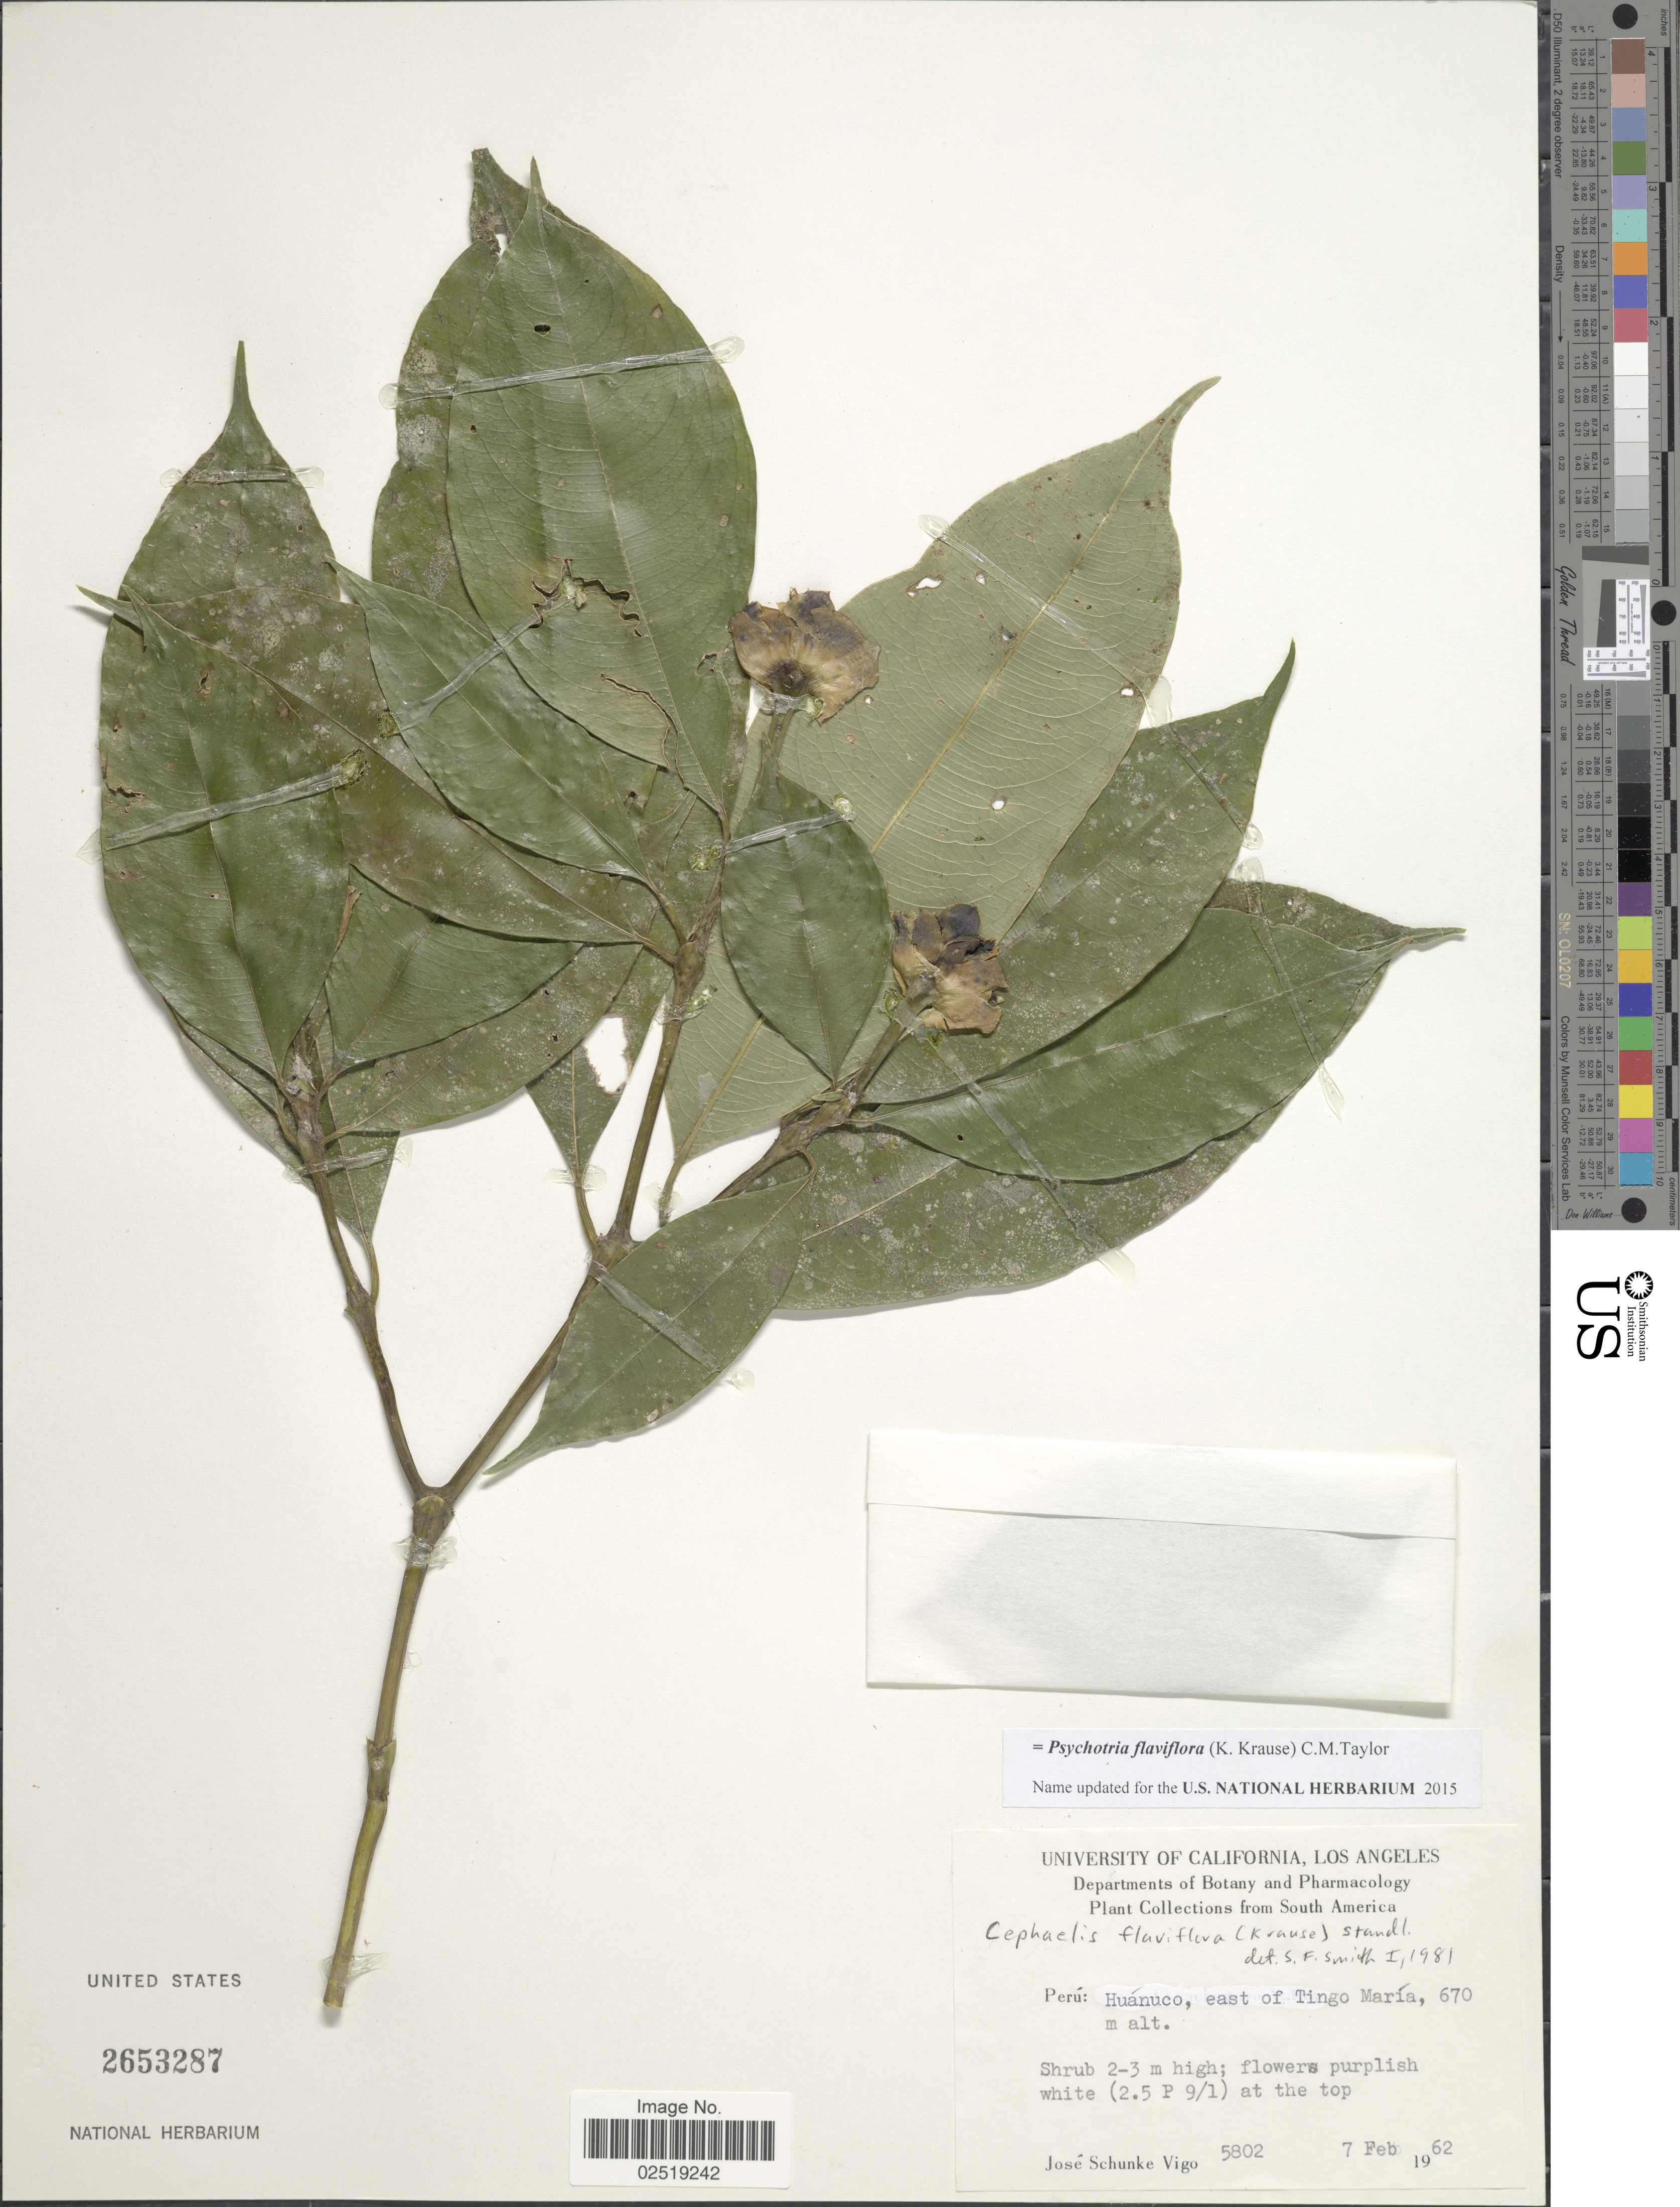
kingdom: Plantae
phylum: Tracheophyta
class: Magnoliopsida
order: Gentianales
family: Rubiaceae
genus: Psychotria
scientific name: Psychotria flaviflora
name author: (K. Krause) C.M. Taylor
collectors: J. Schunke Vigo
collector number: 5802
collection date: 1962-02-07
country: Peru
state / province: Huánuco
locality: Huanuco, east of Tingo Maria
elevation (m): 670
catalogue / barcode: US 2653287